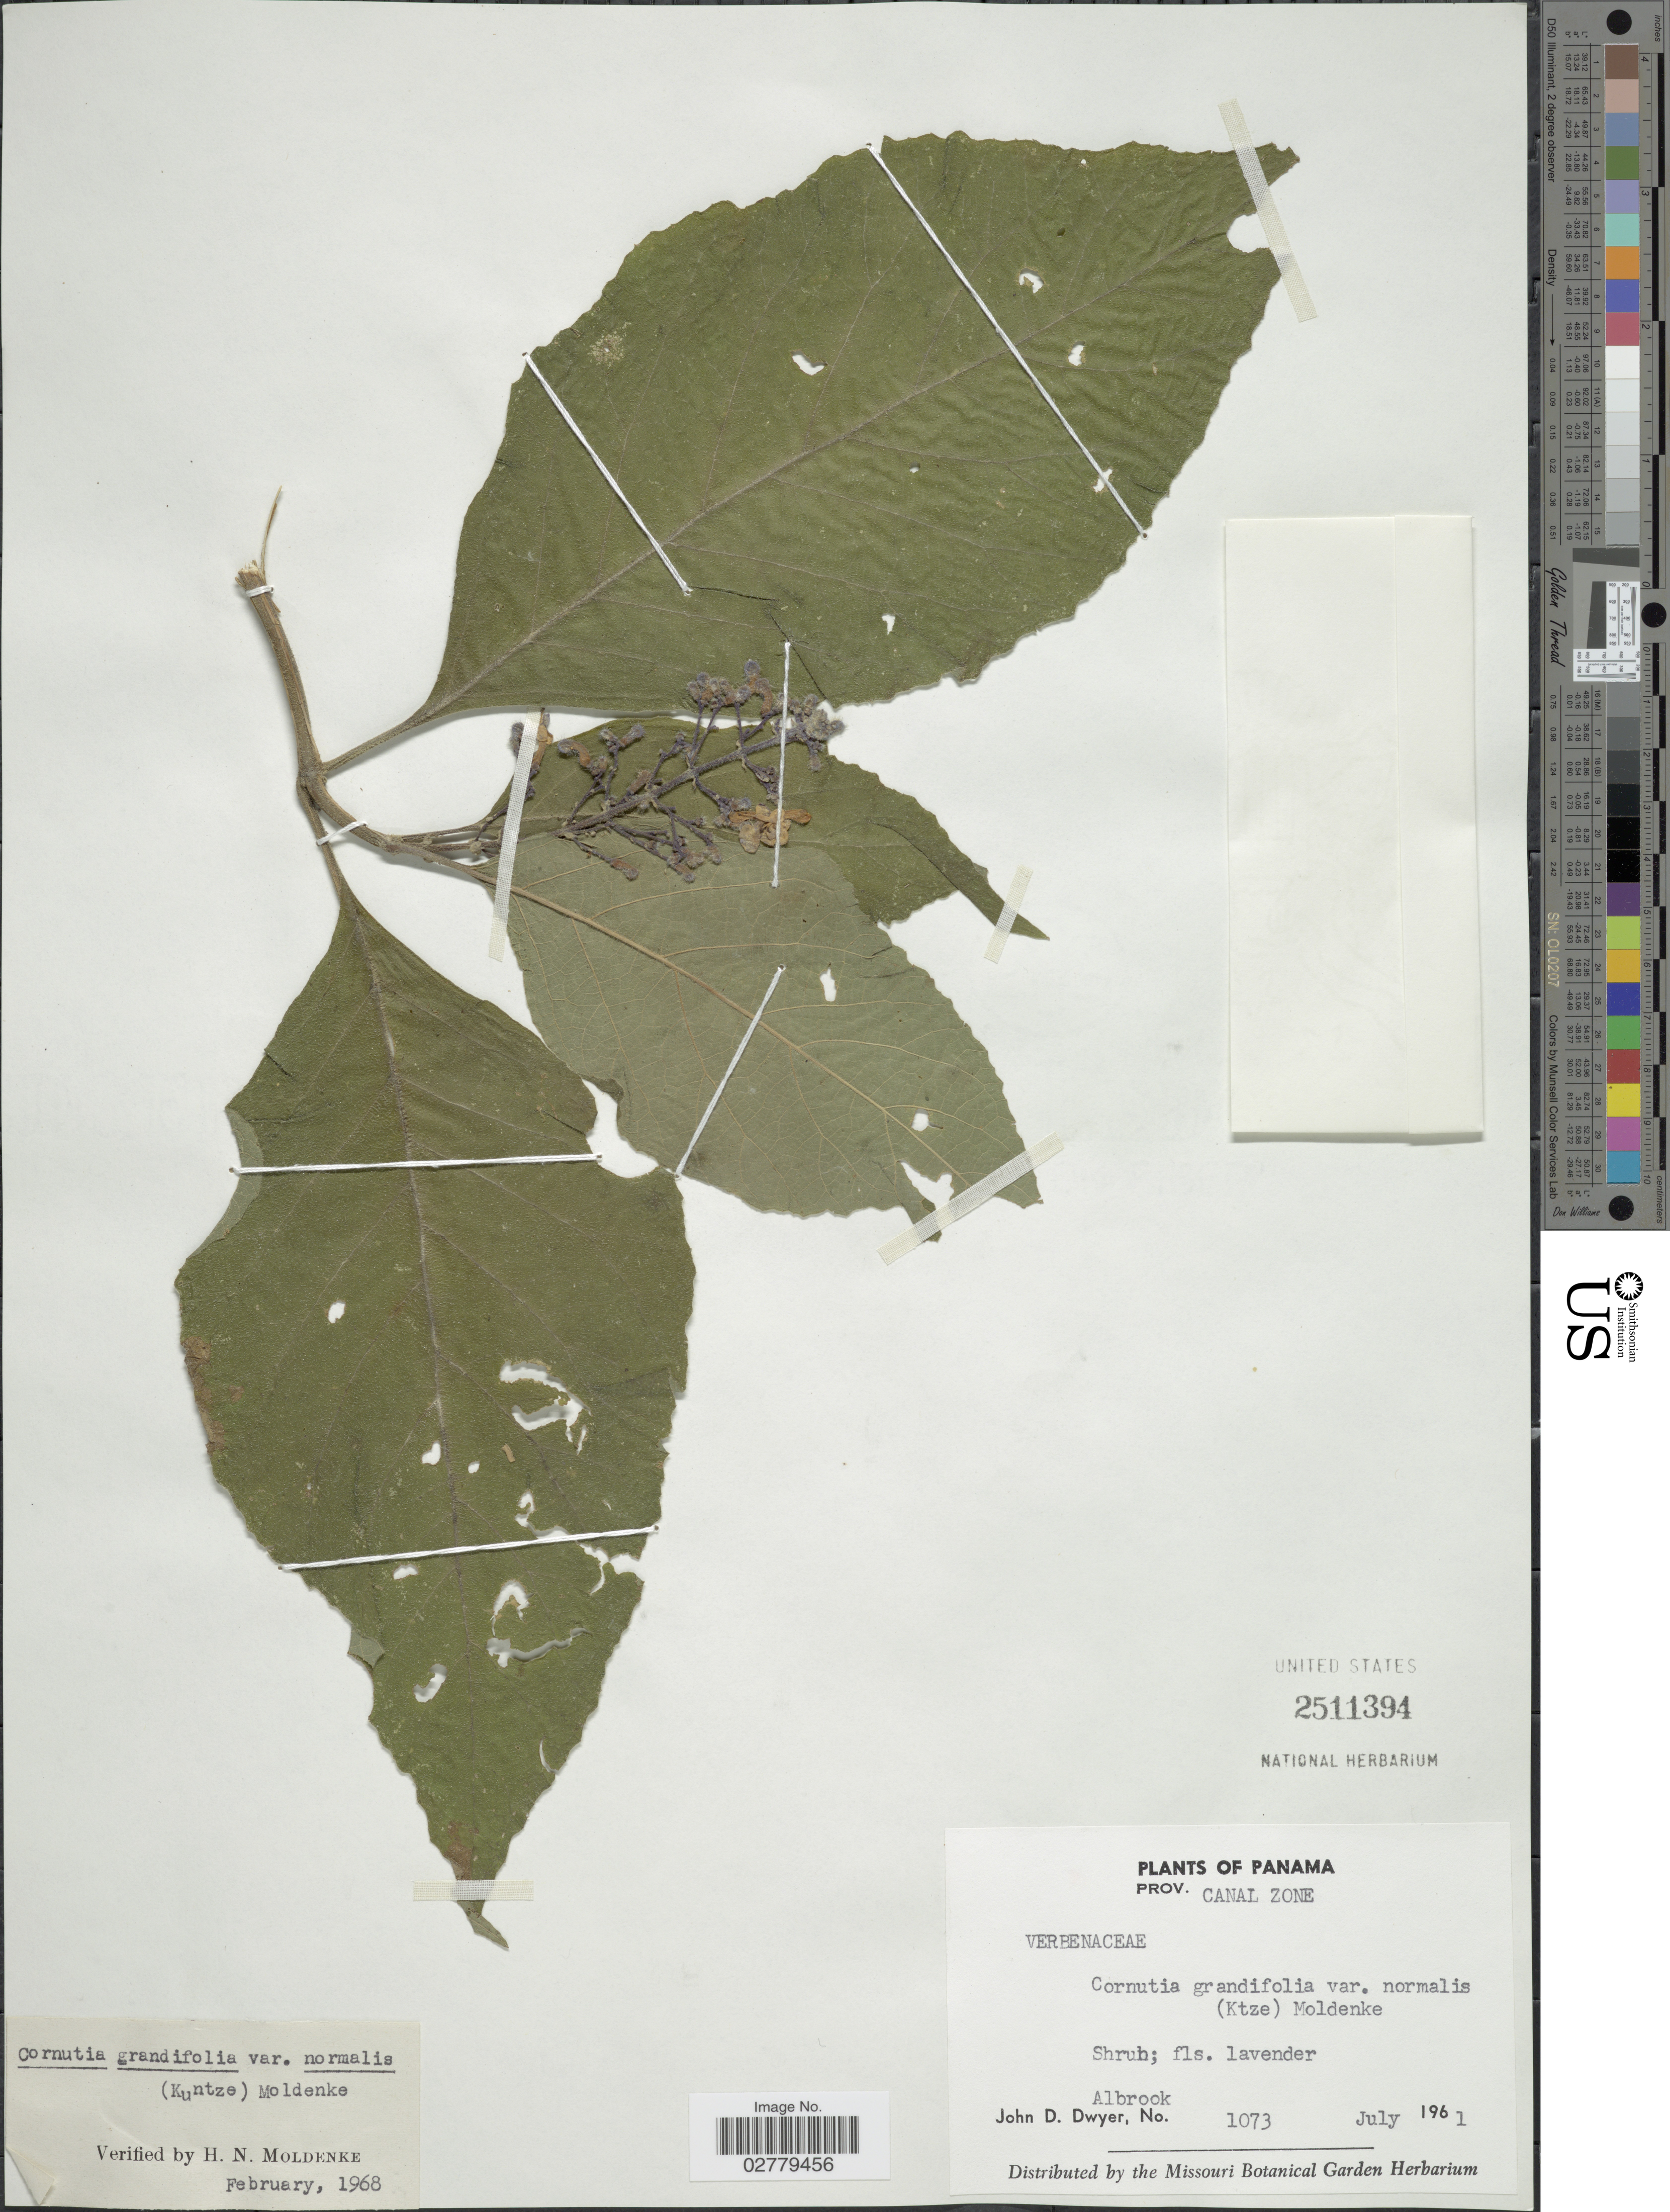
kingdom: Plantae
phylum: Tracheophyta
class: Magnoliopsida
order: Lamiales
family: Lamiaceae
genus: Cornutia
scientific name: Cornutia grandifolia var. normalis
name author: Moldenke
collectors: J. D. Dwyer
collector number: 1073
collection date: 1961-07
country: Panama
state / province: Colón / Panamá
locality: Prov. Canal Zone. Albrook.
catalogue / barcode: US 2511394